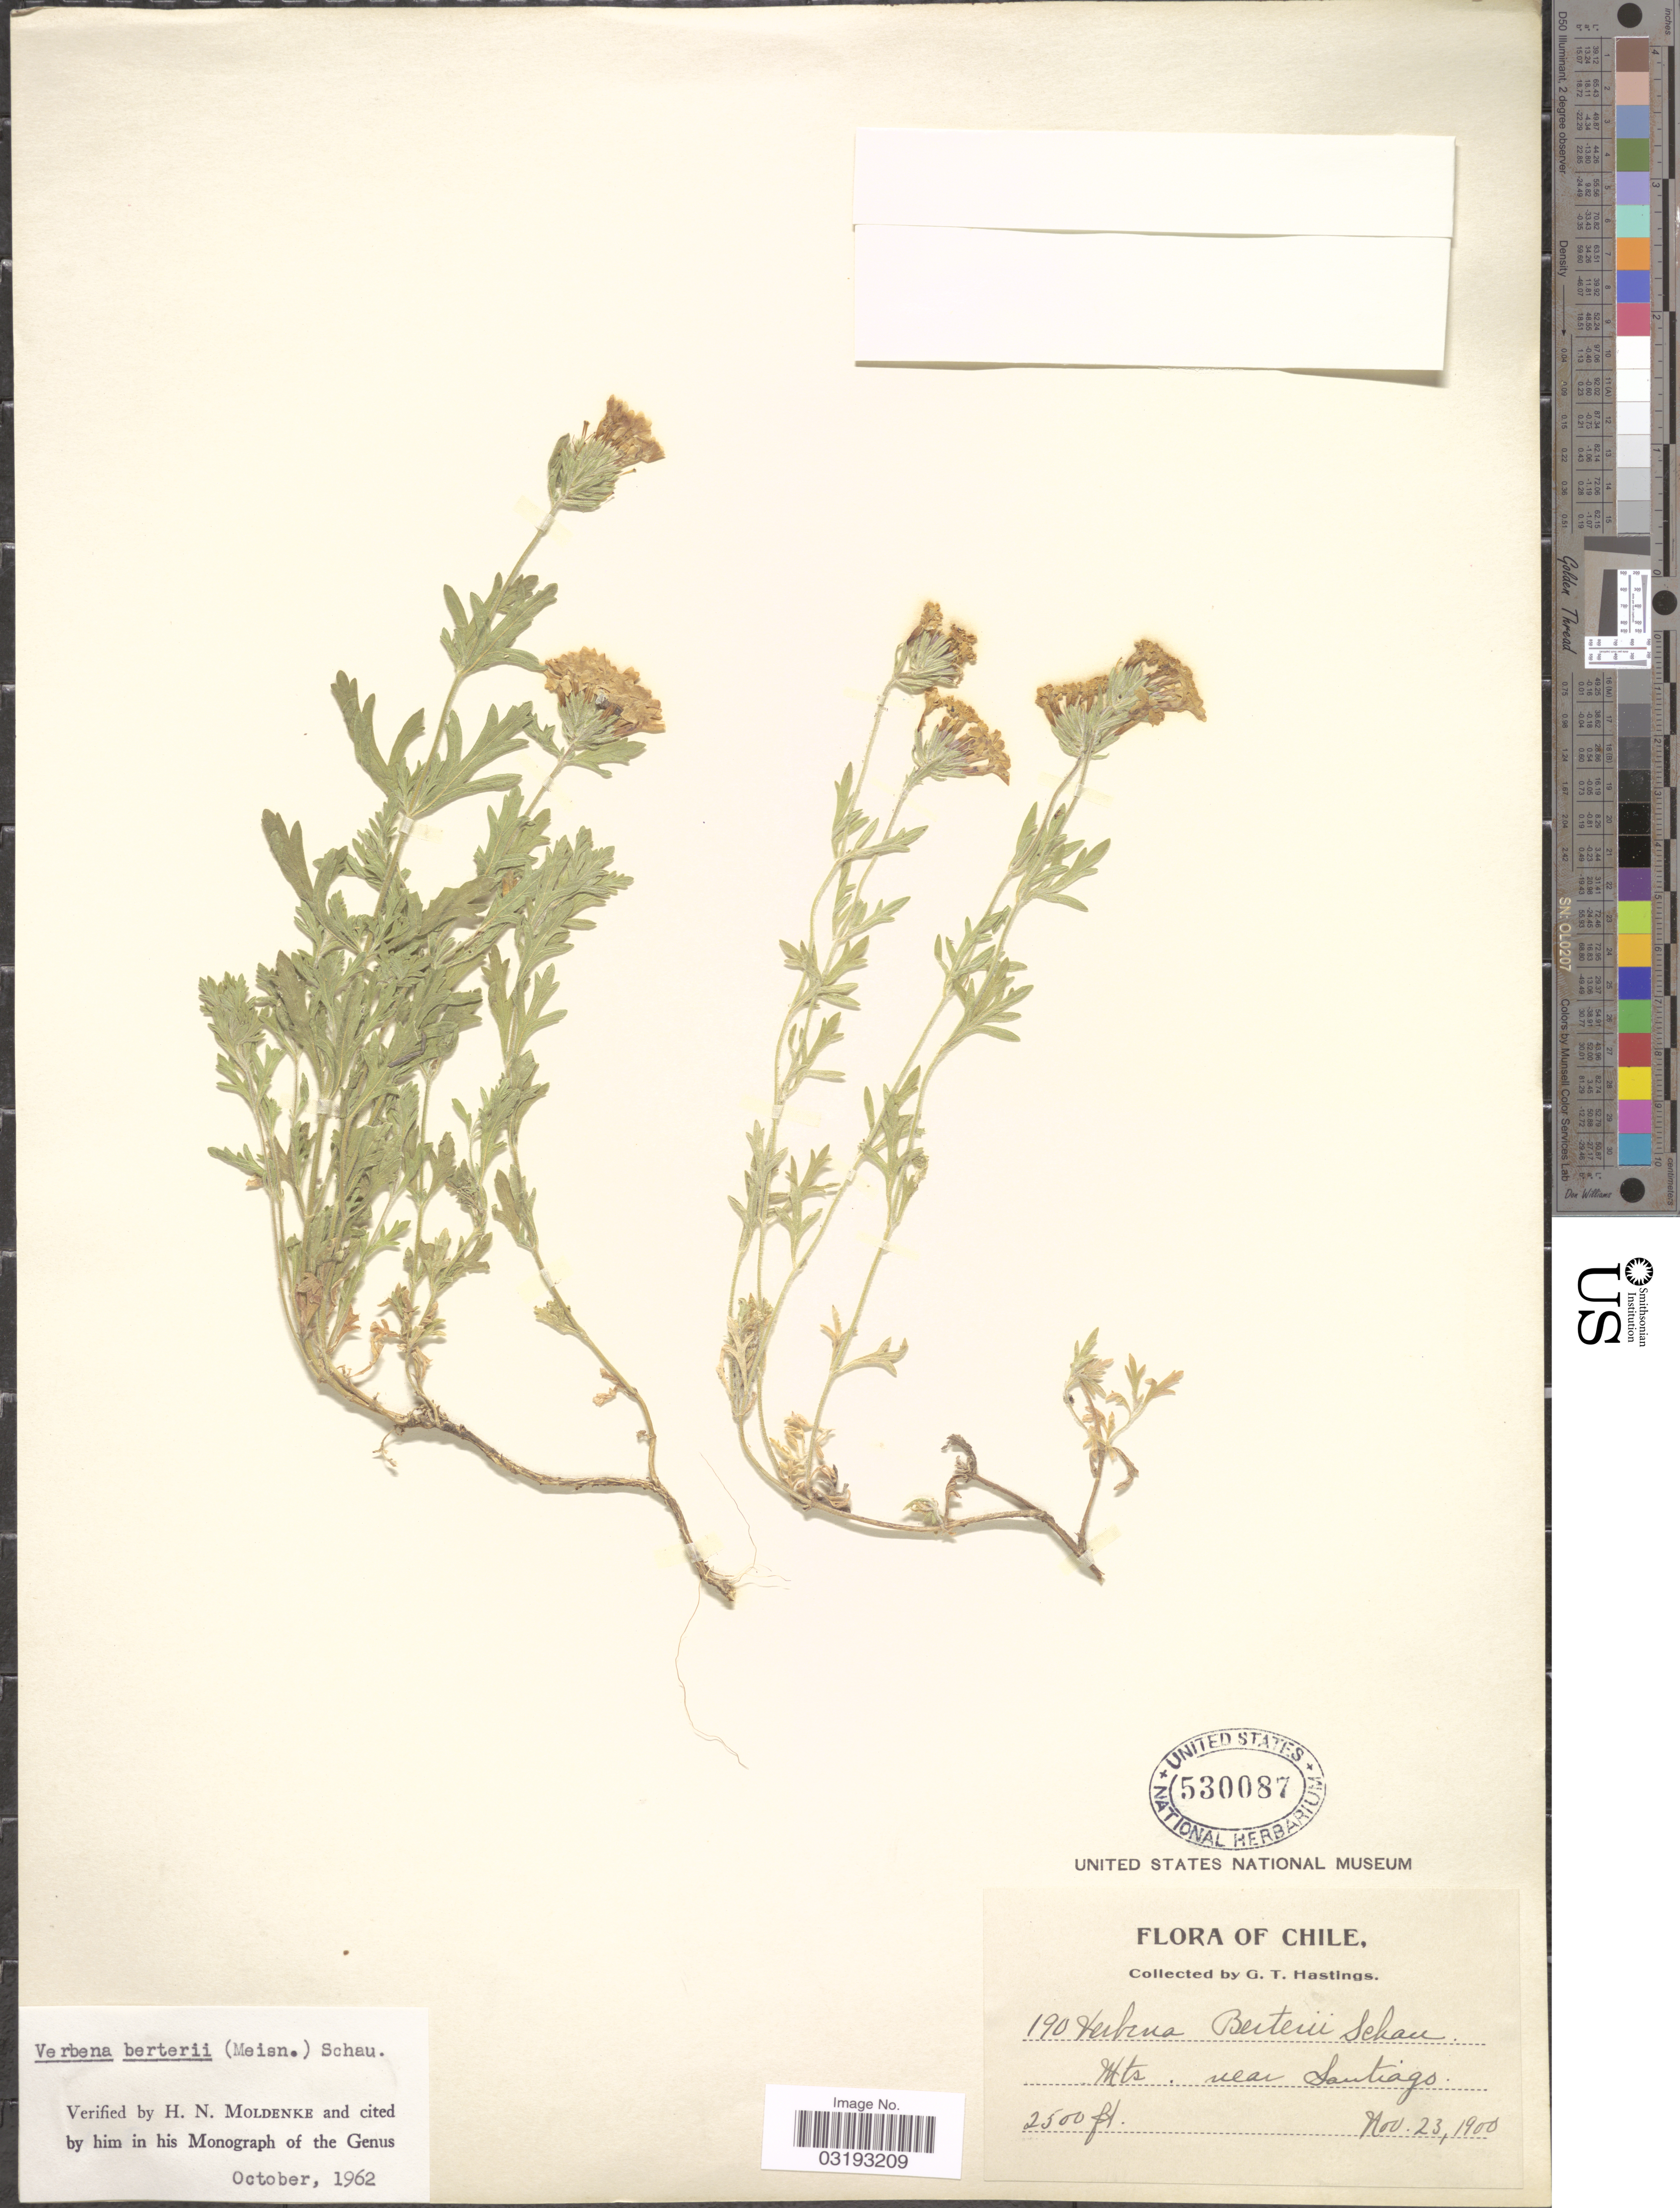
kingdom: Plantae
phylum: Tracheophyta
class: Magnoliopsida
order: Lamiales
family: Verbenaceae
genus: Verbena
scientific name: Verbena berteroi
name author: (Meisn.) Schauer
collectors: G. Hastings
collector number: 190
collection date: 1900-11-23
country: Chile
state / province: Región Metropolitana (RM)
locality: Mts. near Santiago.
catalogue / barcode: US 530087